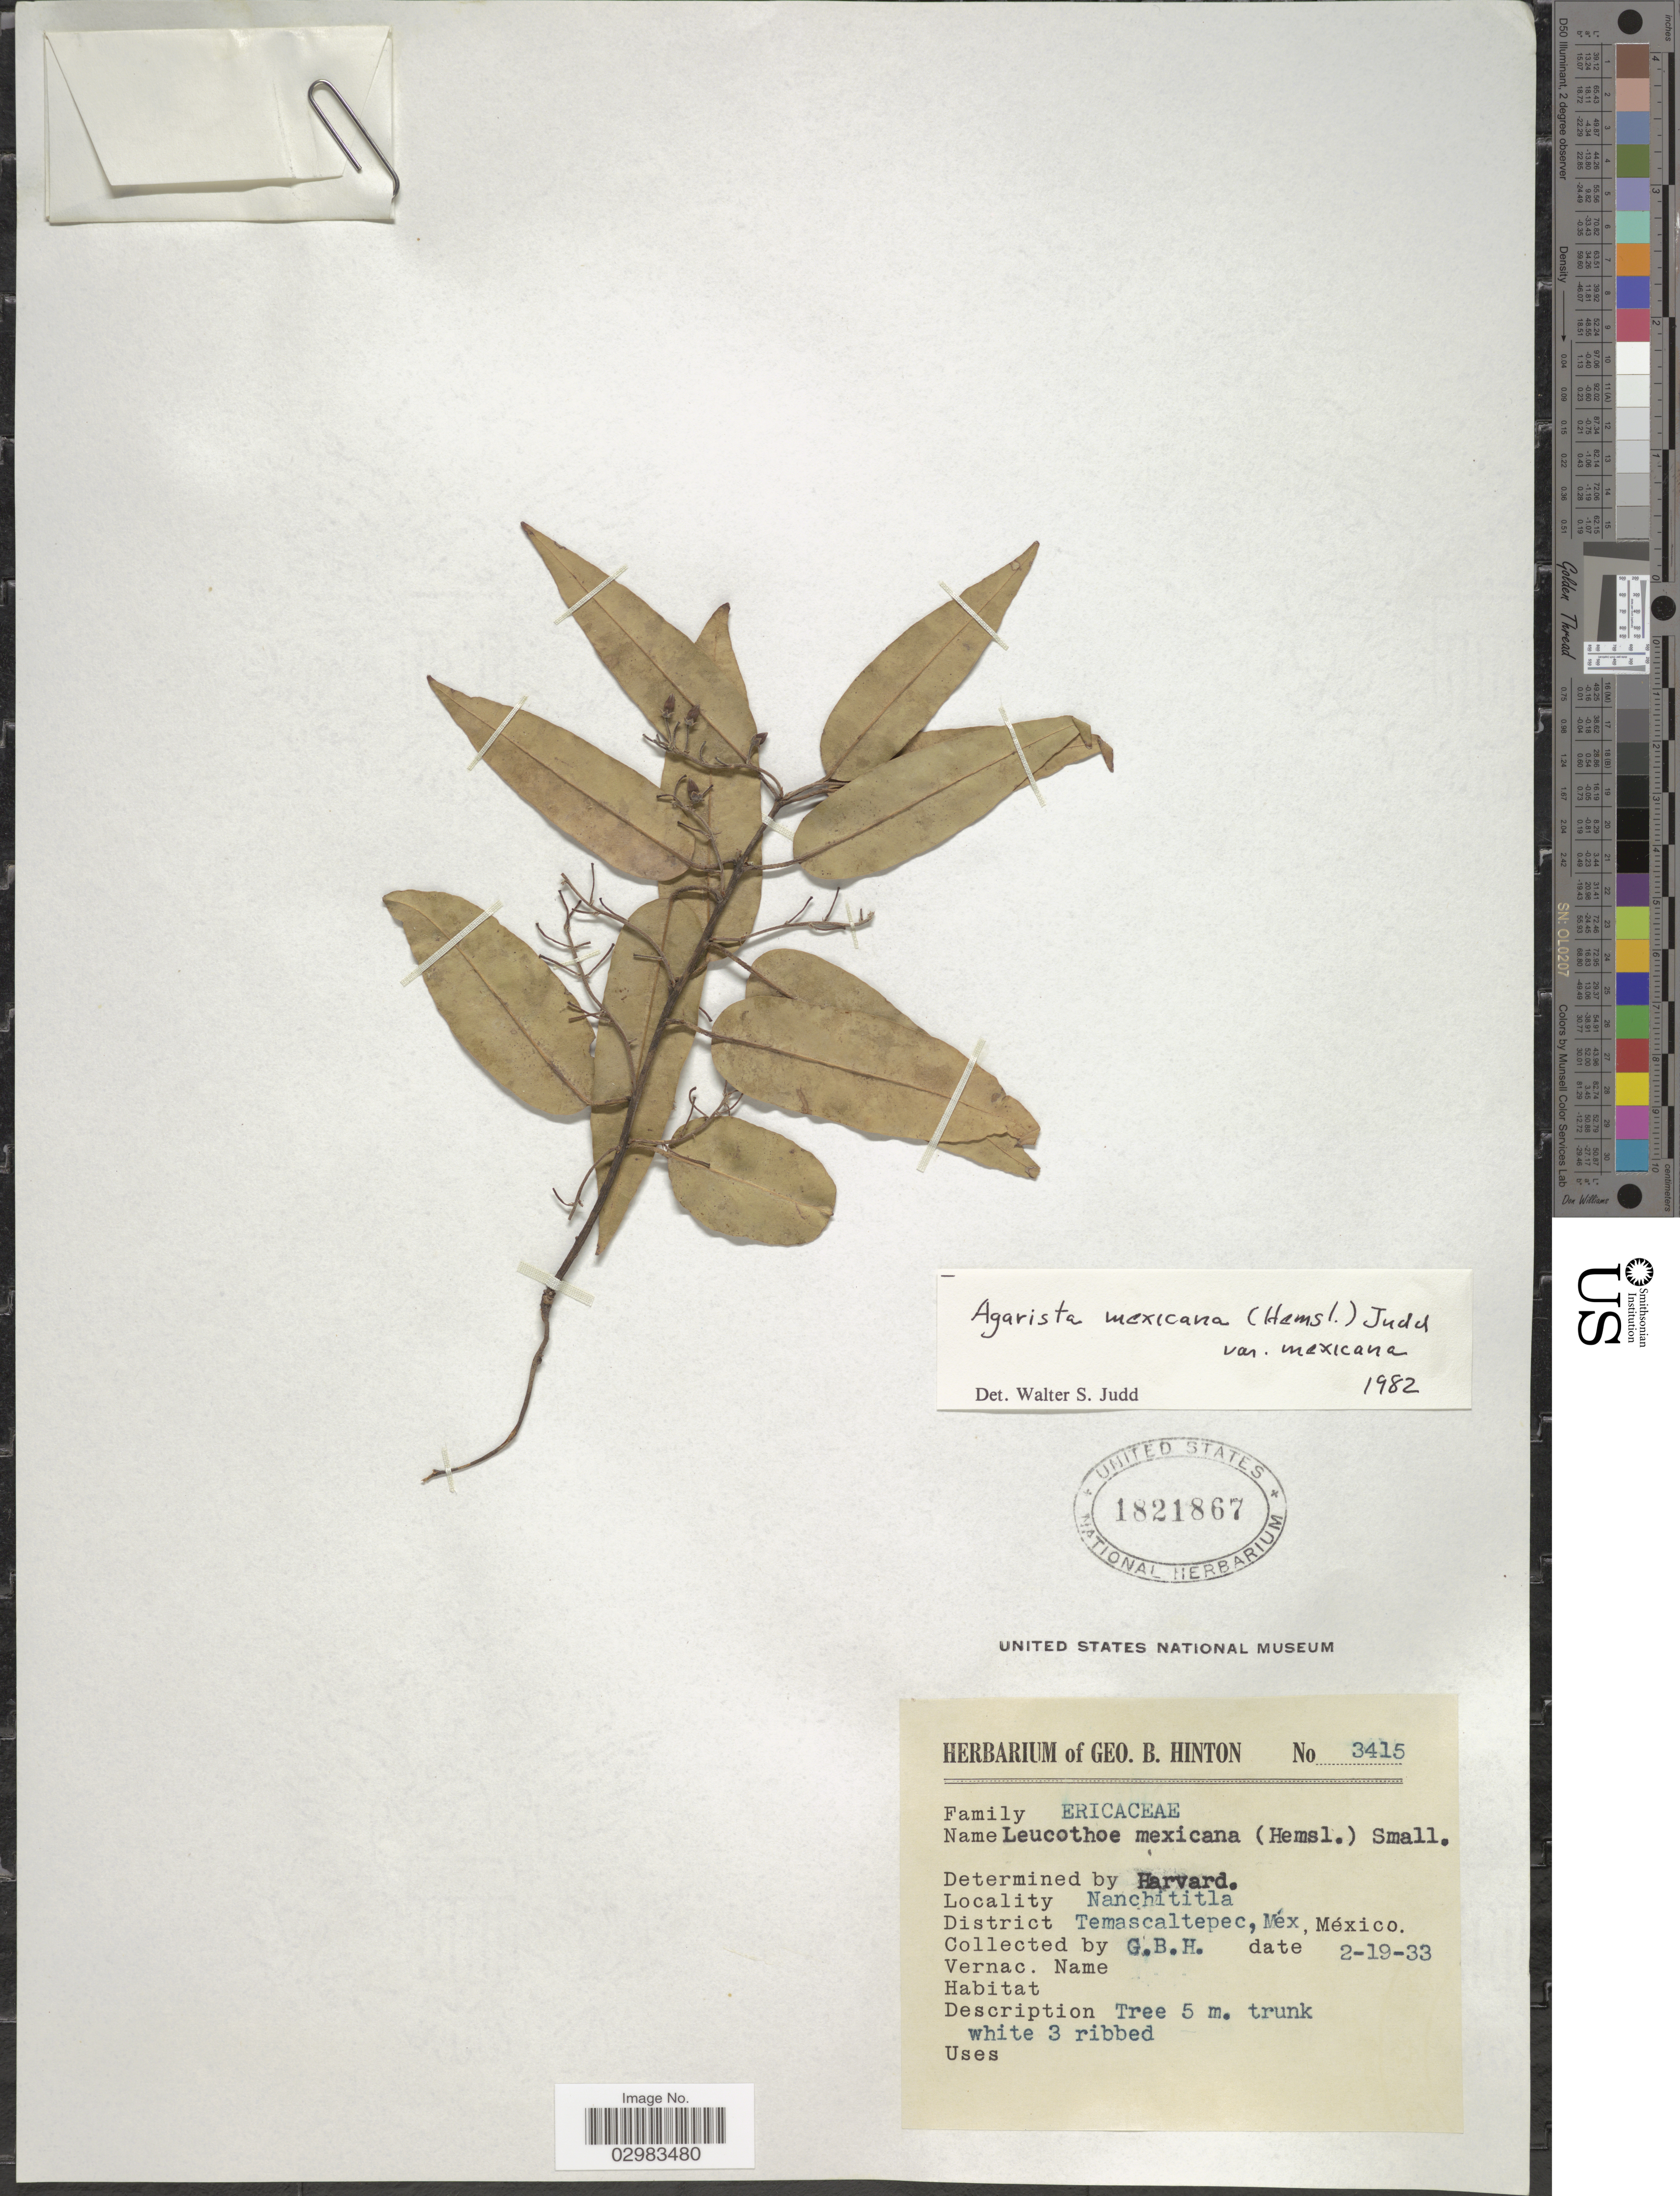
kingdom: Plantae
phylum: Tracheophyta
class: Magnoliopsida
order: Ericales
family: Ericaceae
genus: Leucothoe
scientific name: Leucothoë mexicana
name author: (Hemsl.) Small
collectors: G. B. Hinton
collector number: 3415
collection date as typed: Transcribed d/m/y: 19/2/33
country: Mexico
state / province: México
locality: Nanchititla. District Temascaltepec.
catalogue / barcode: US 1821867